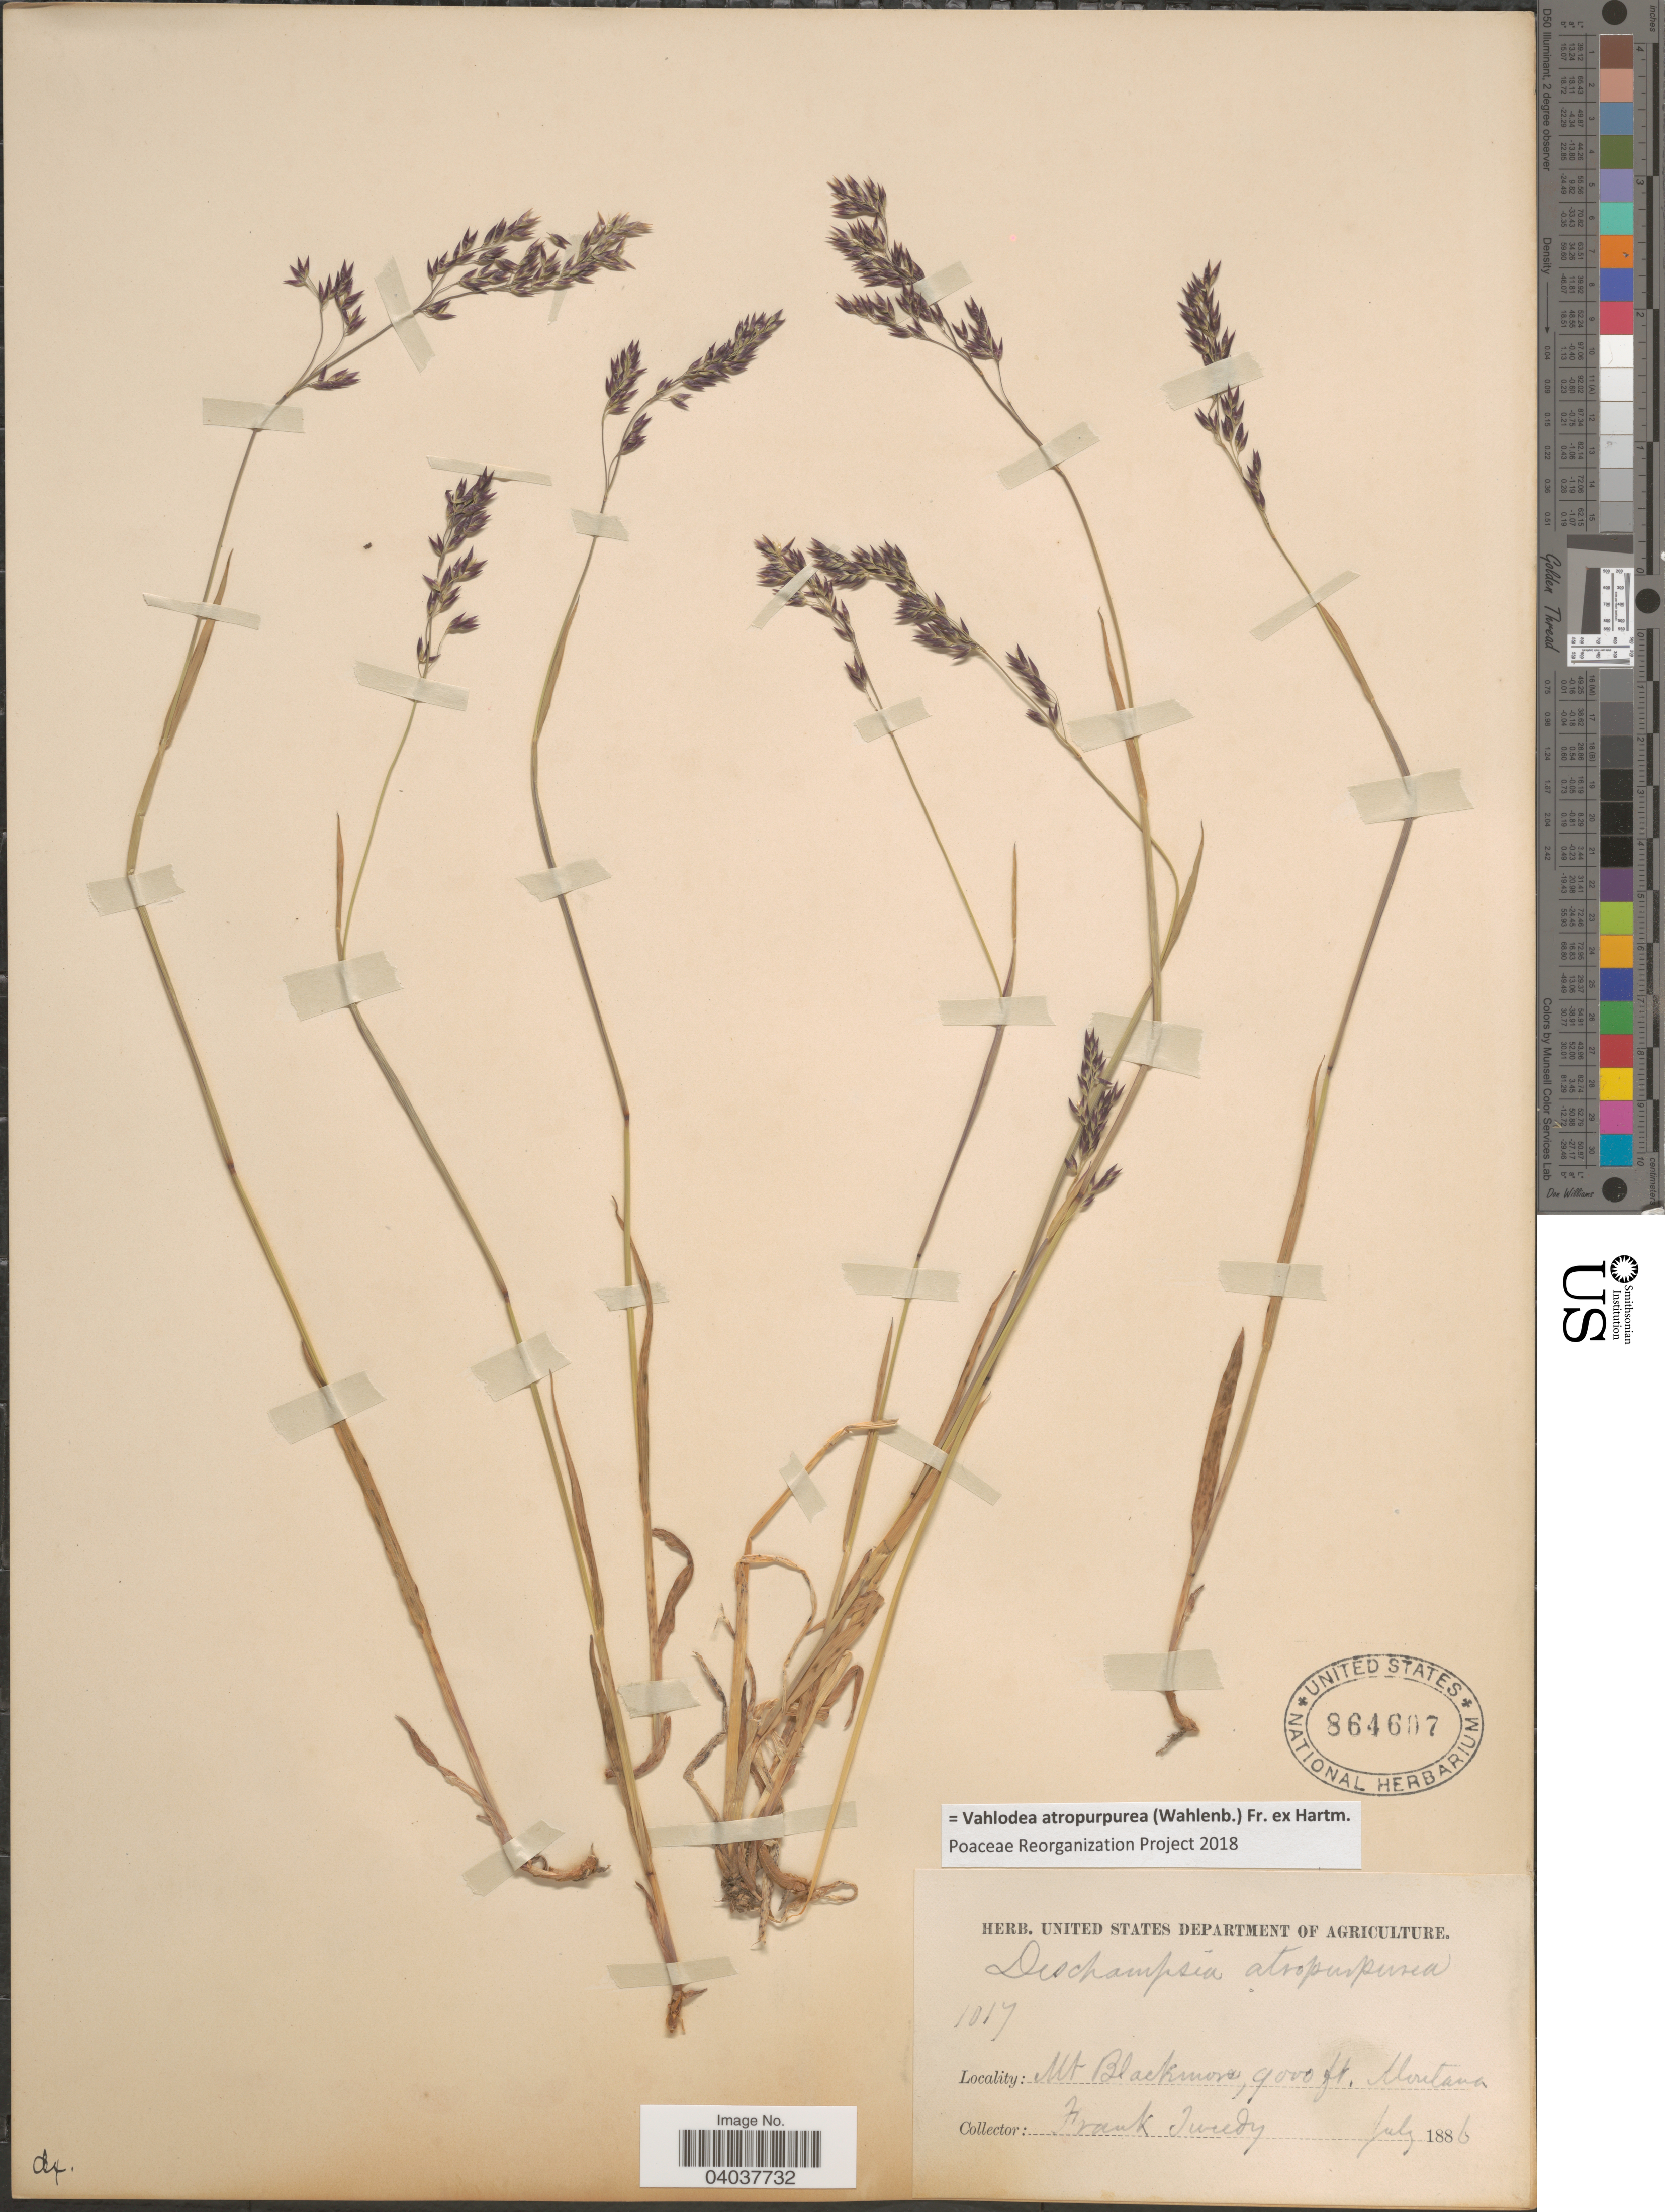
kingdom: Plantae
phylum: Tracheophyta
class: Liliopsida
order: Poales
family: Poaceae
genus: Vahlodea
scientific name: Vahlodea atropurpurea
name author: (Wahlenb.) Fr. ex Hartm.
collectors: F. Tweedy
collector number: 1017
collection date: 1886-07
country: United States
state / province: Montana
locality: Mt. Blackmore.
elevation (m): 2743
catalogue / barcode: US 864607